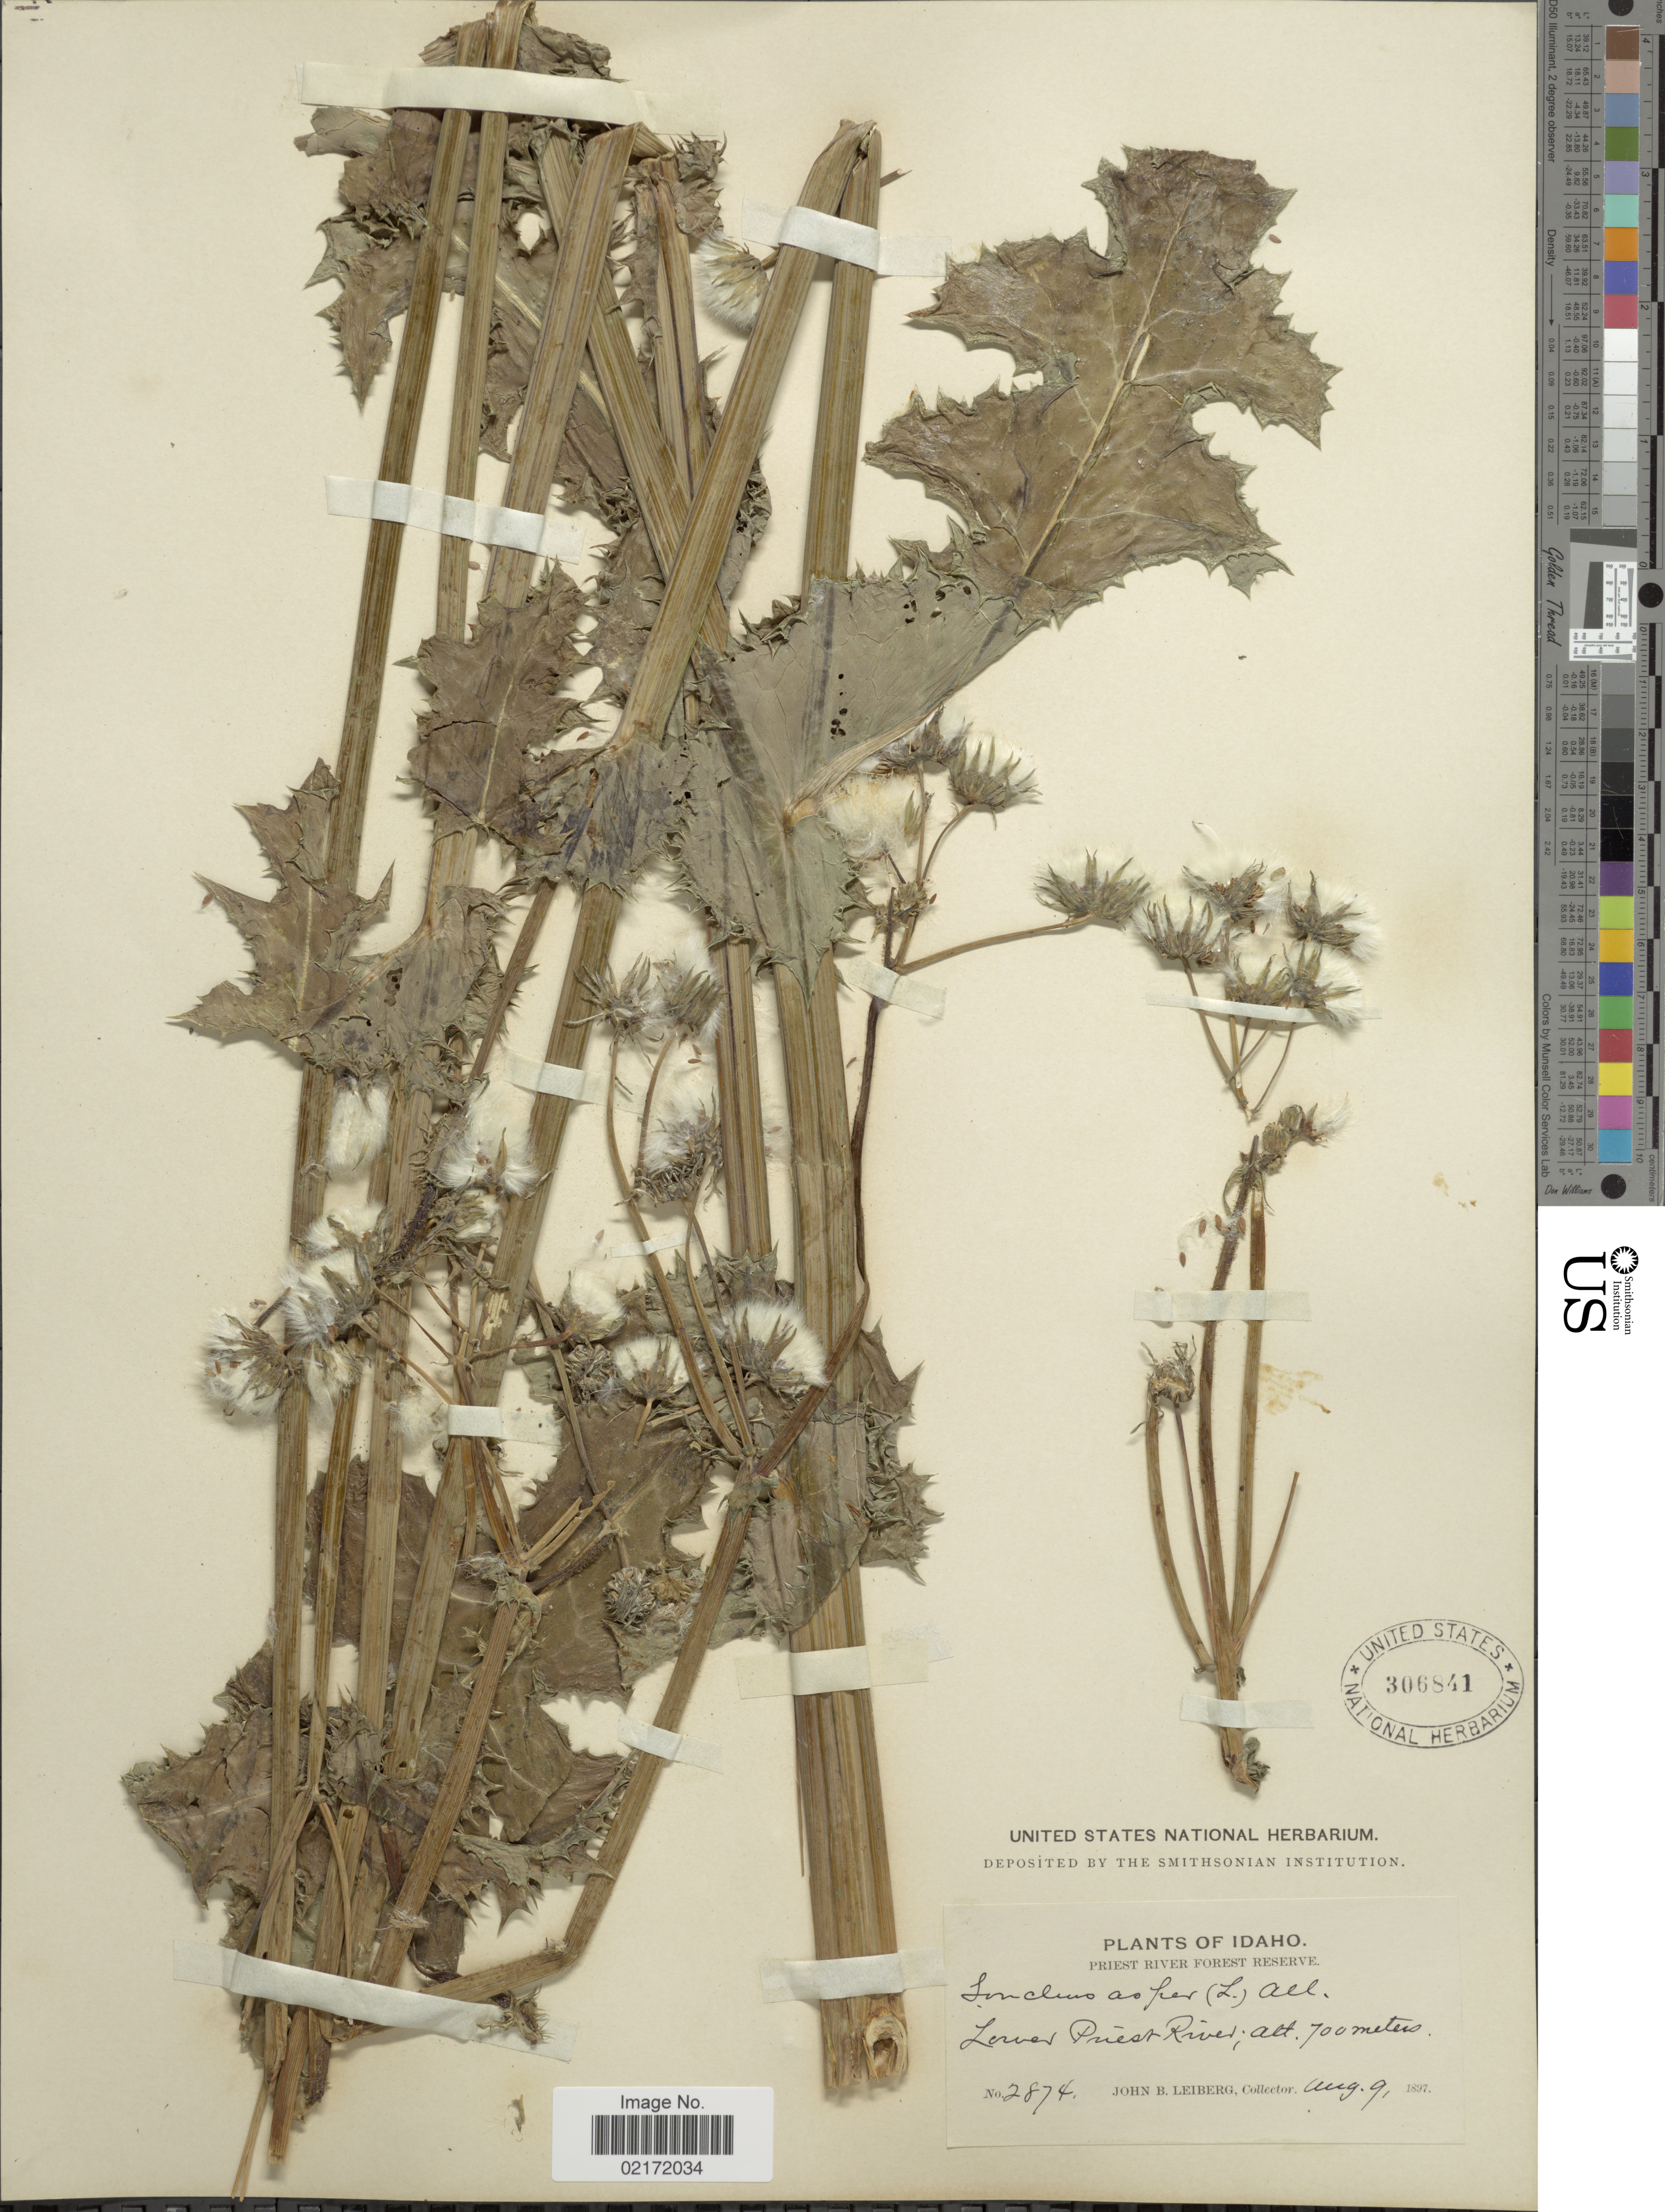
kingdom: Plantae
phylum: Tracheophyta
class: Magnoliopsida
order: Asterales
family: Asteraceae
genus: Sonchus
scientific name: Sonchus asper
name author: (L.) Hill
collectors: J. B. Leiberg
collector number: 2874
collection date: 1897-08-09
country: United States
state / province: Idaho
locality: Priest River Forest Reserve. Lower Priest River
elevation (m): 700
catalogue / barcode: US 306841